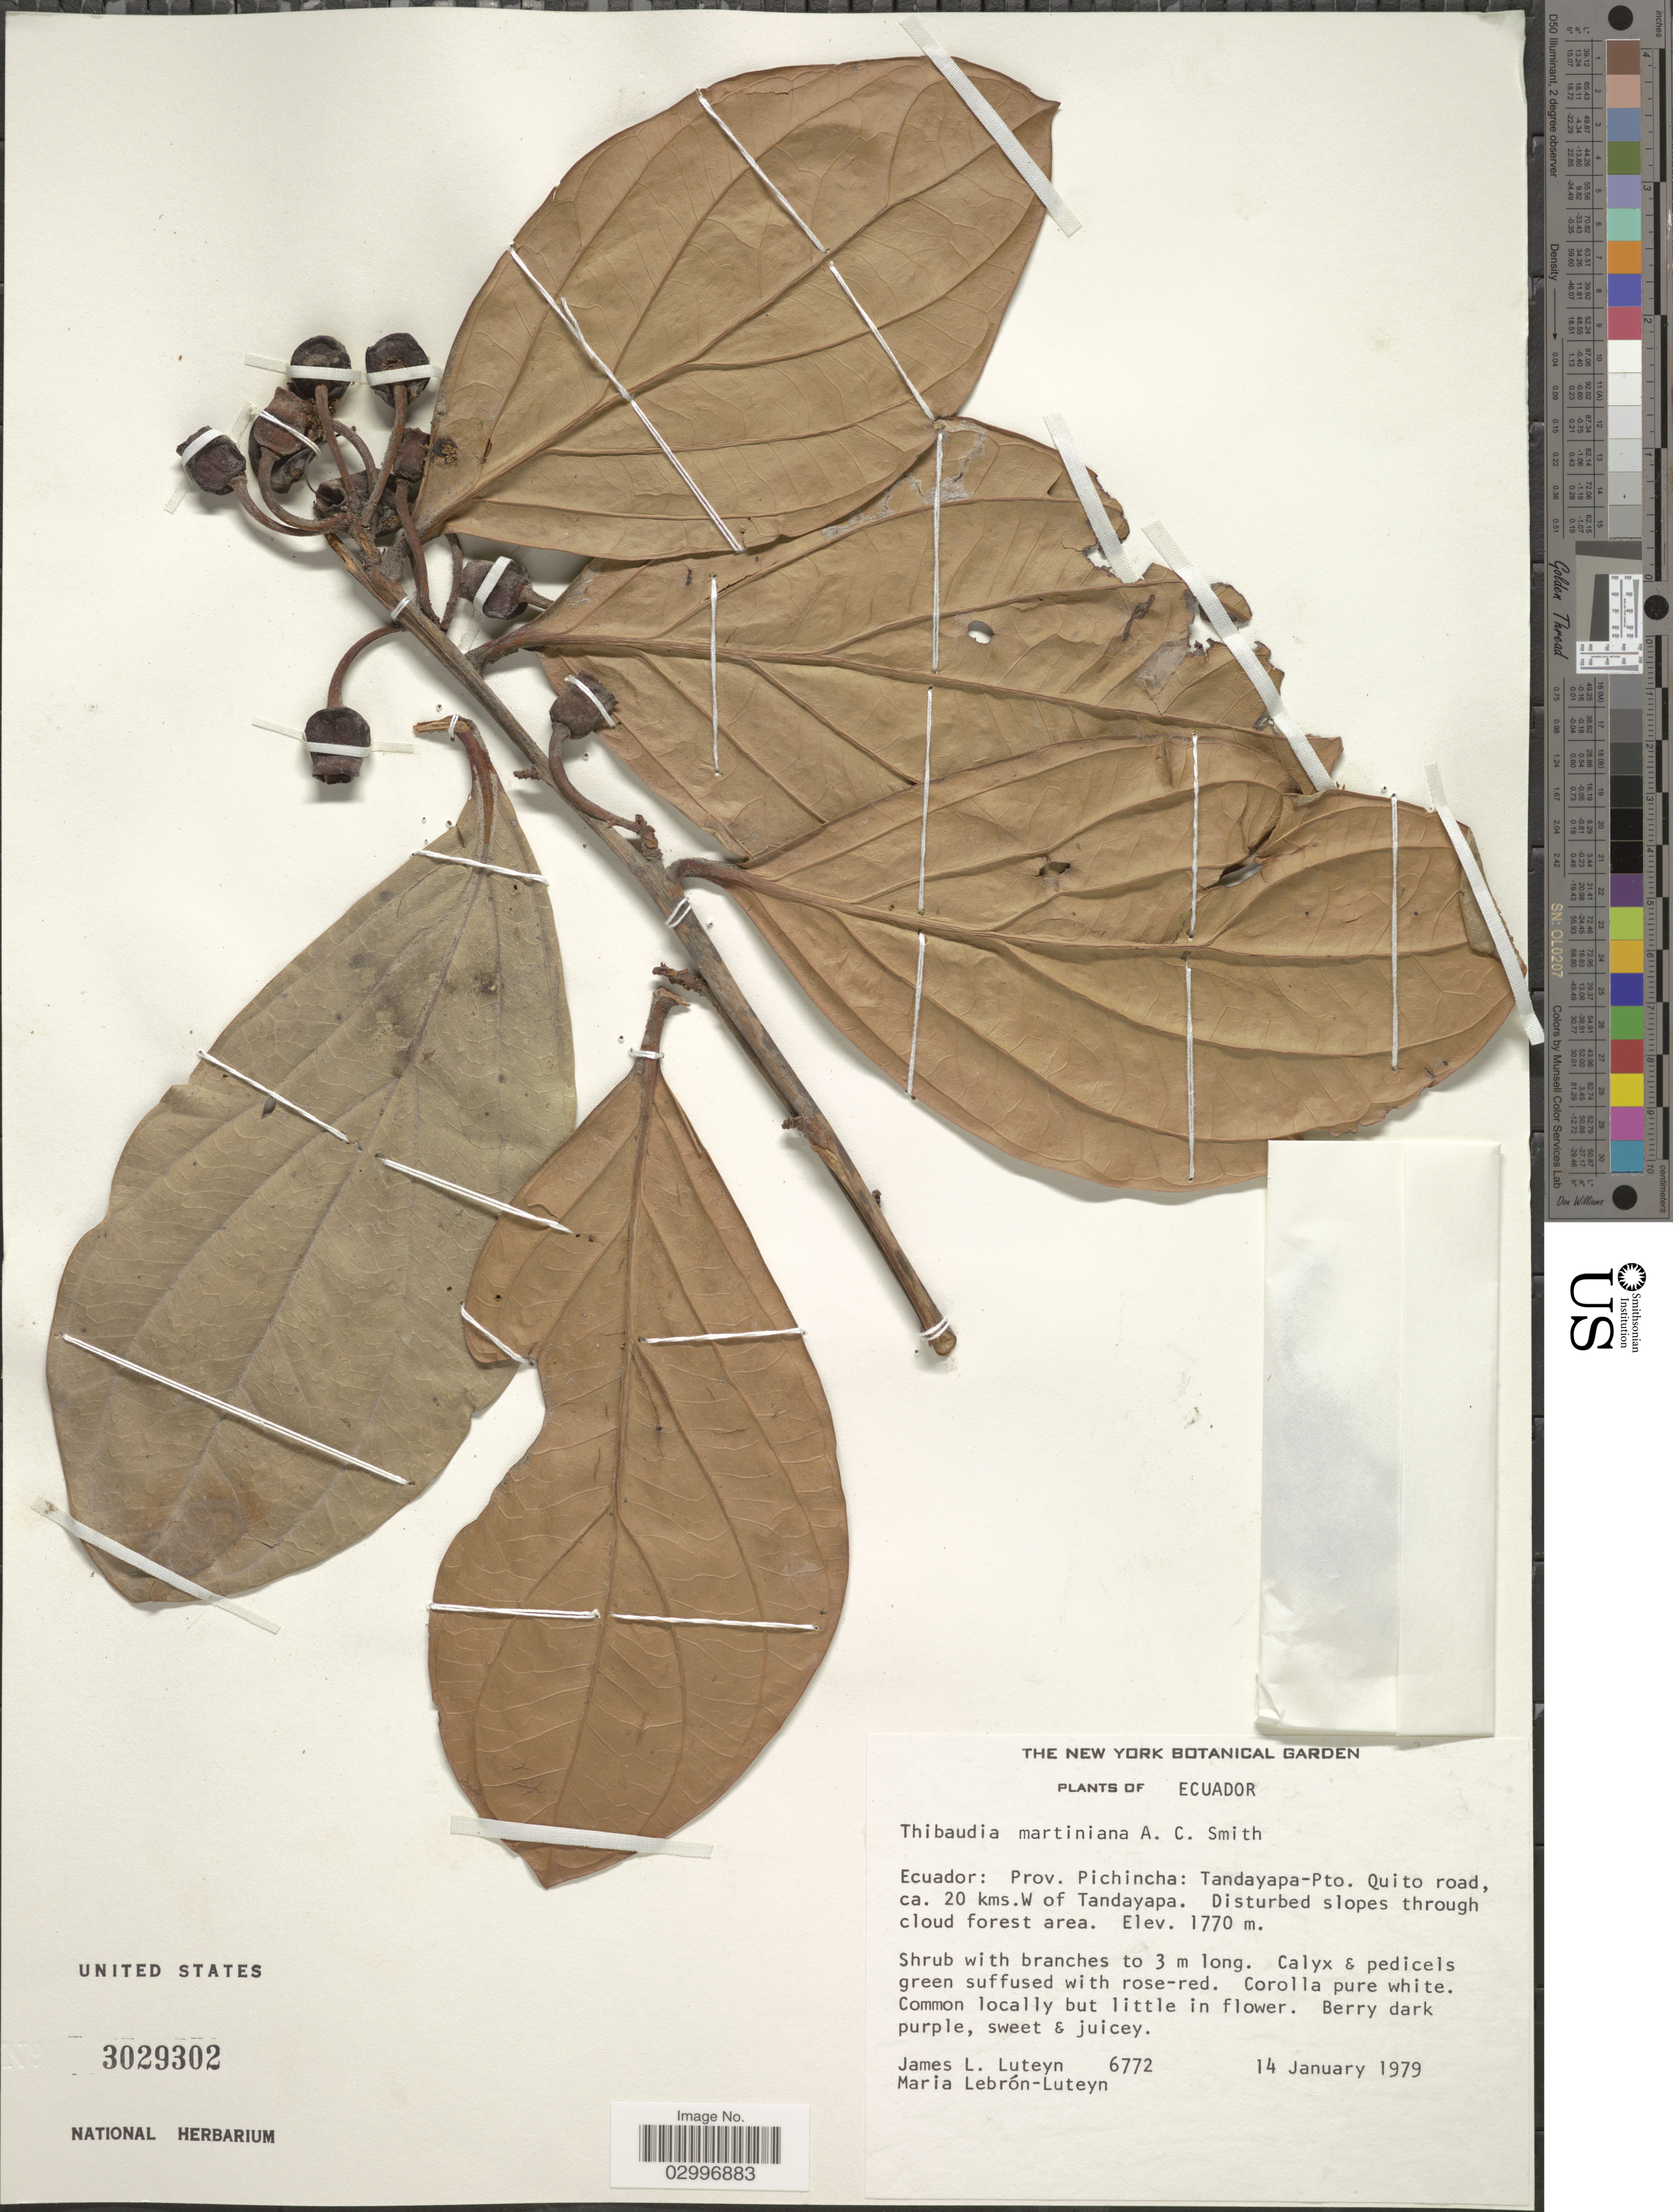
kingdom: Plantae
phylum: Tracheophyta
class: Magnoliopsida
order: Ericales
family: Ericaceae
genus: Thibaudia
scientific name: Thibaudia martiniana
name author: A.C. Sm.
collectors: J. Luteyn & M. L. Lebrón-Luteyn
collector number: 6772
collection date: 1979-01-14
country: Ecuador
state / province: Pichincha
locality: Tandayapa-Pto. Quito road, ca. 20 km.s W of Tandayapa.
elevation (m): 1770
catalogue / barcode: US 3029302